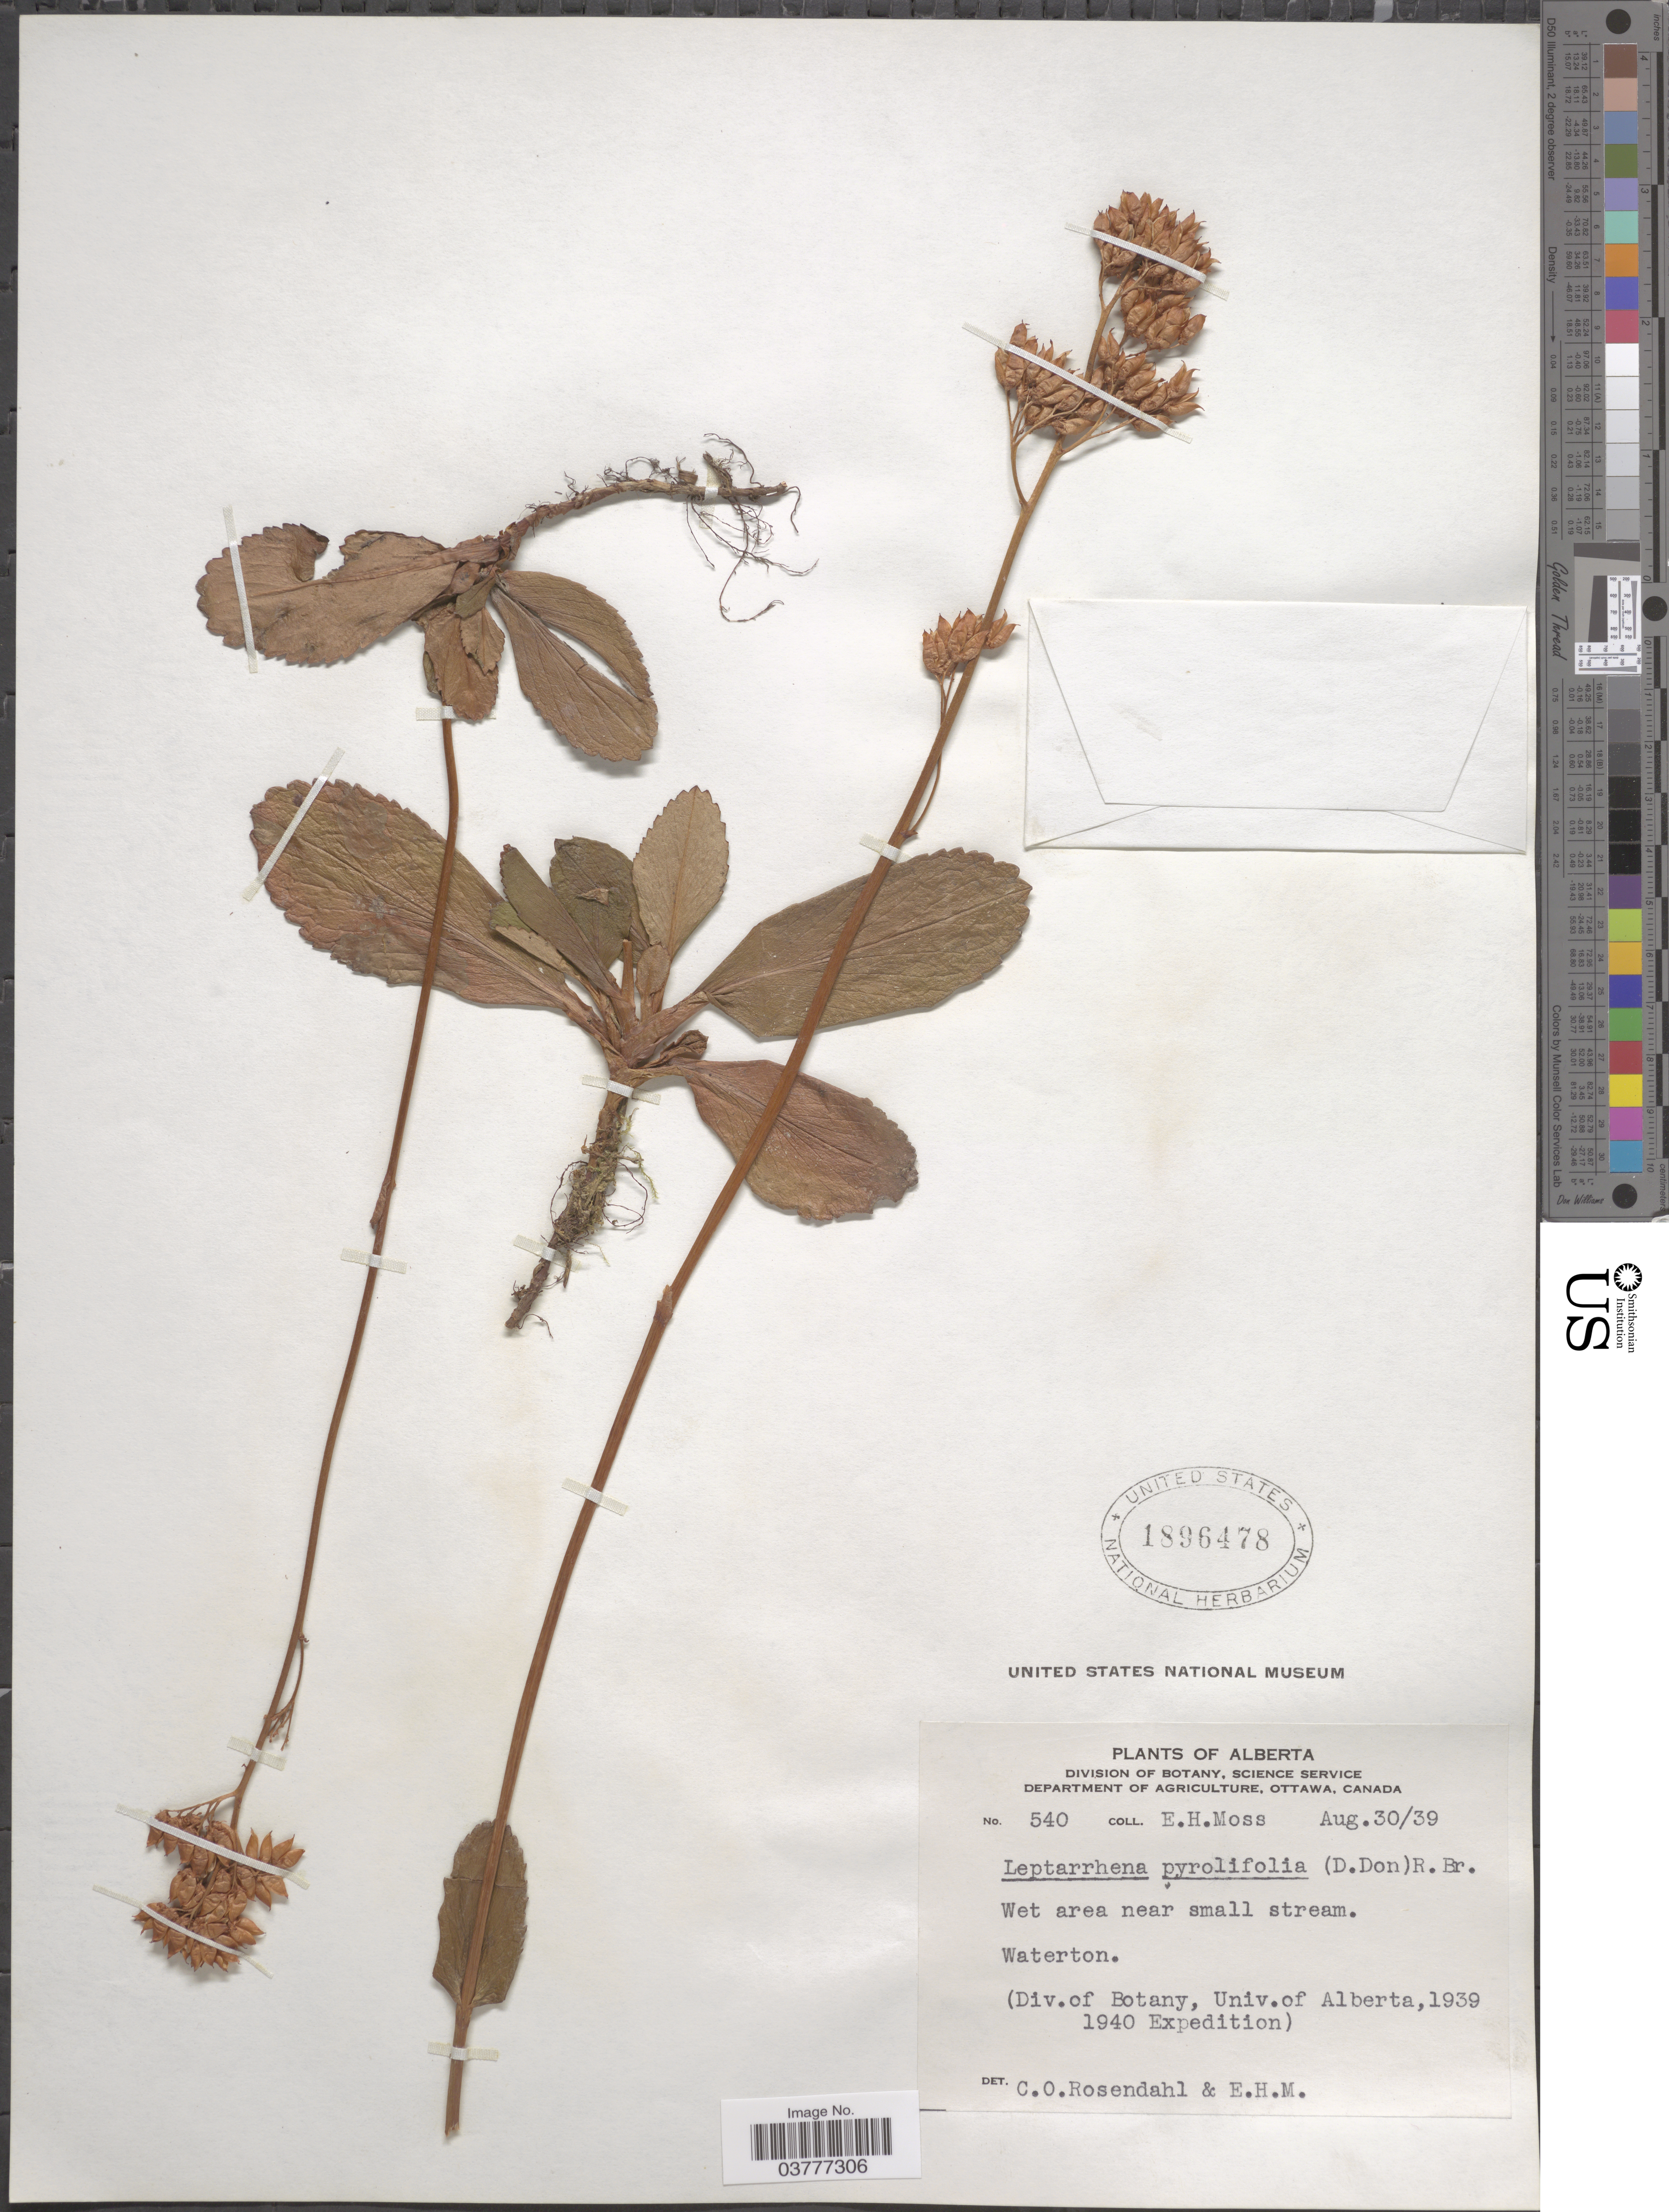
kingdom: Plantae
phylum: Tracheophyta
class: Magnoliopsida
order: Saxifragales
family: Saxifragaceae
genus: Leptarrhena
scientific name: Leptarrhena pyrolifolia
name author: (D. Don) Ser.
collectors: E. Moss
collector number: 540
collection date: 1939-08-30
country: Canada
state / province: Alberta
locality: Wet area near small stream. Waterton.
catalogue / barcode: US 1896478